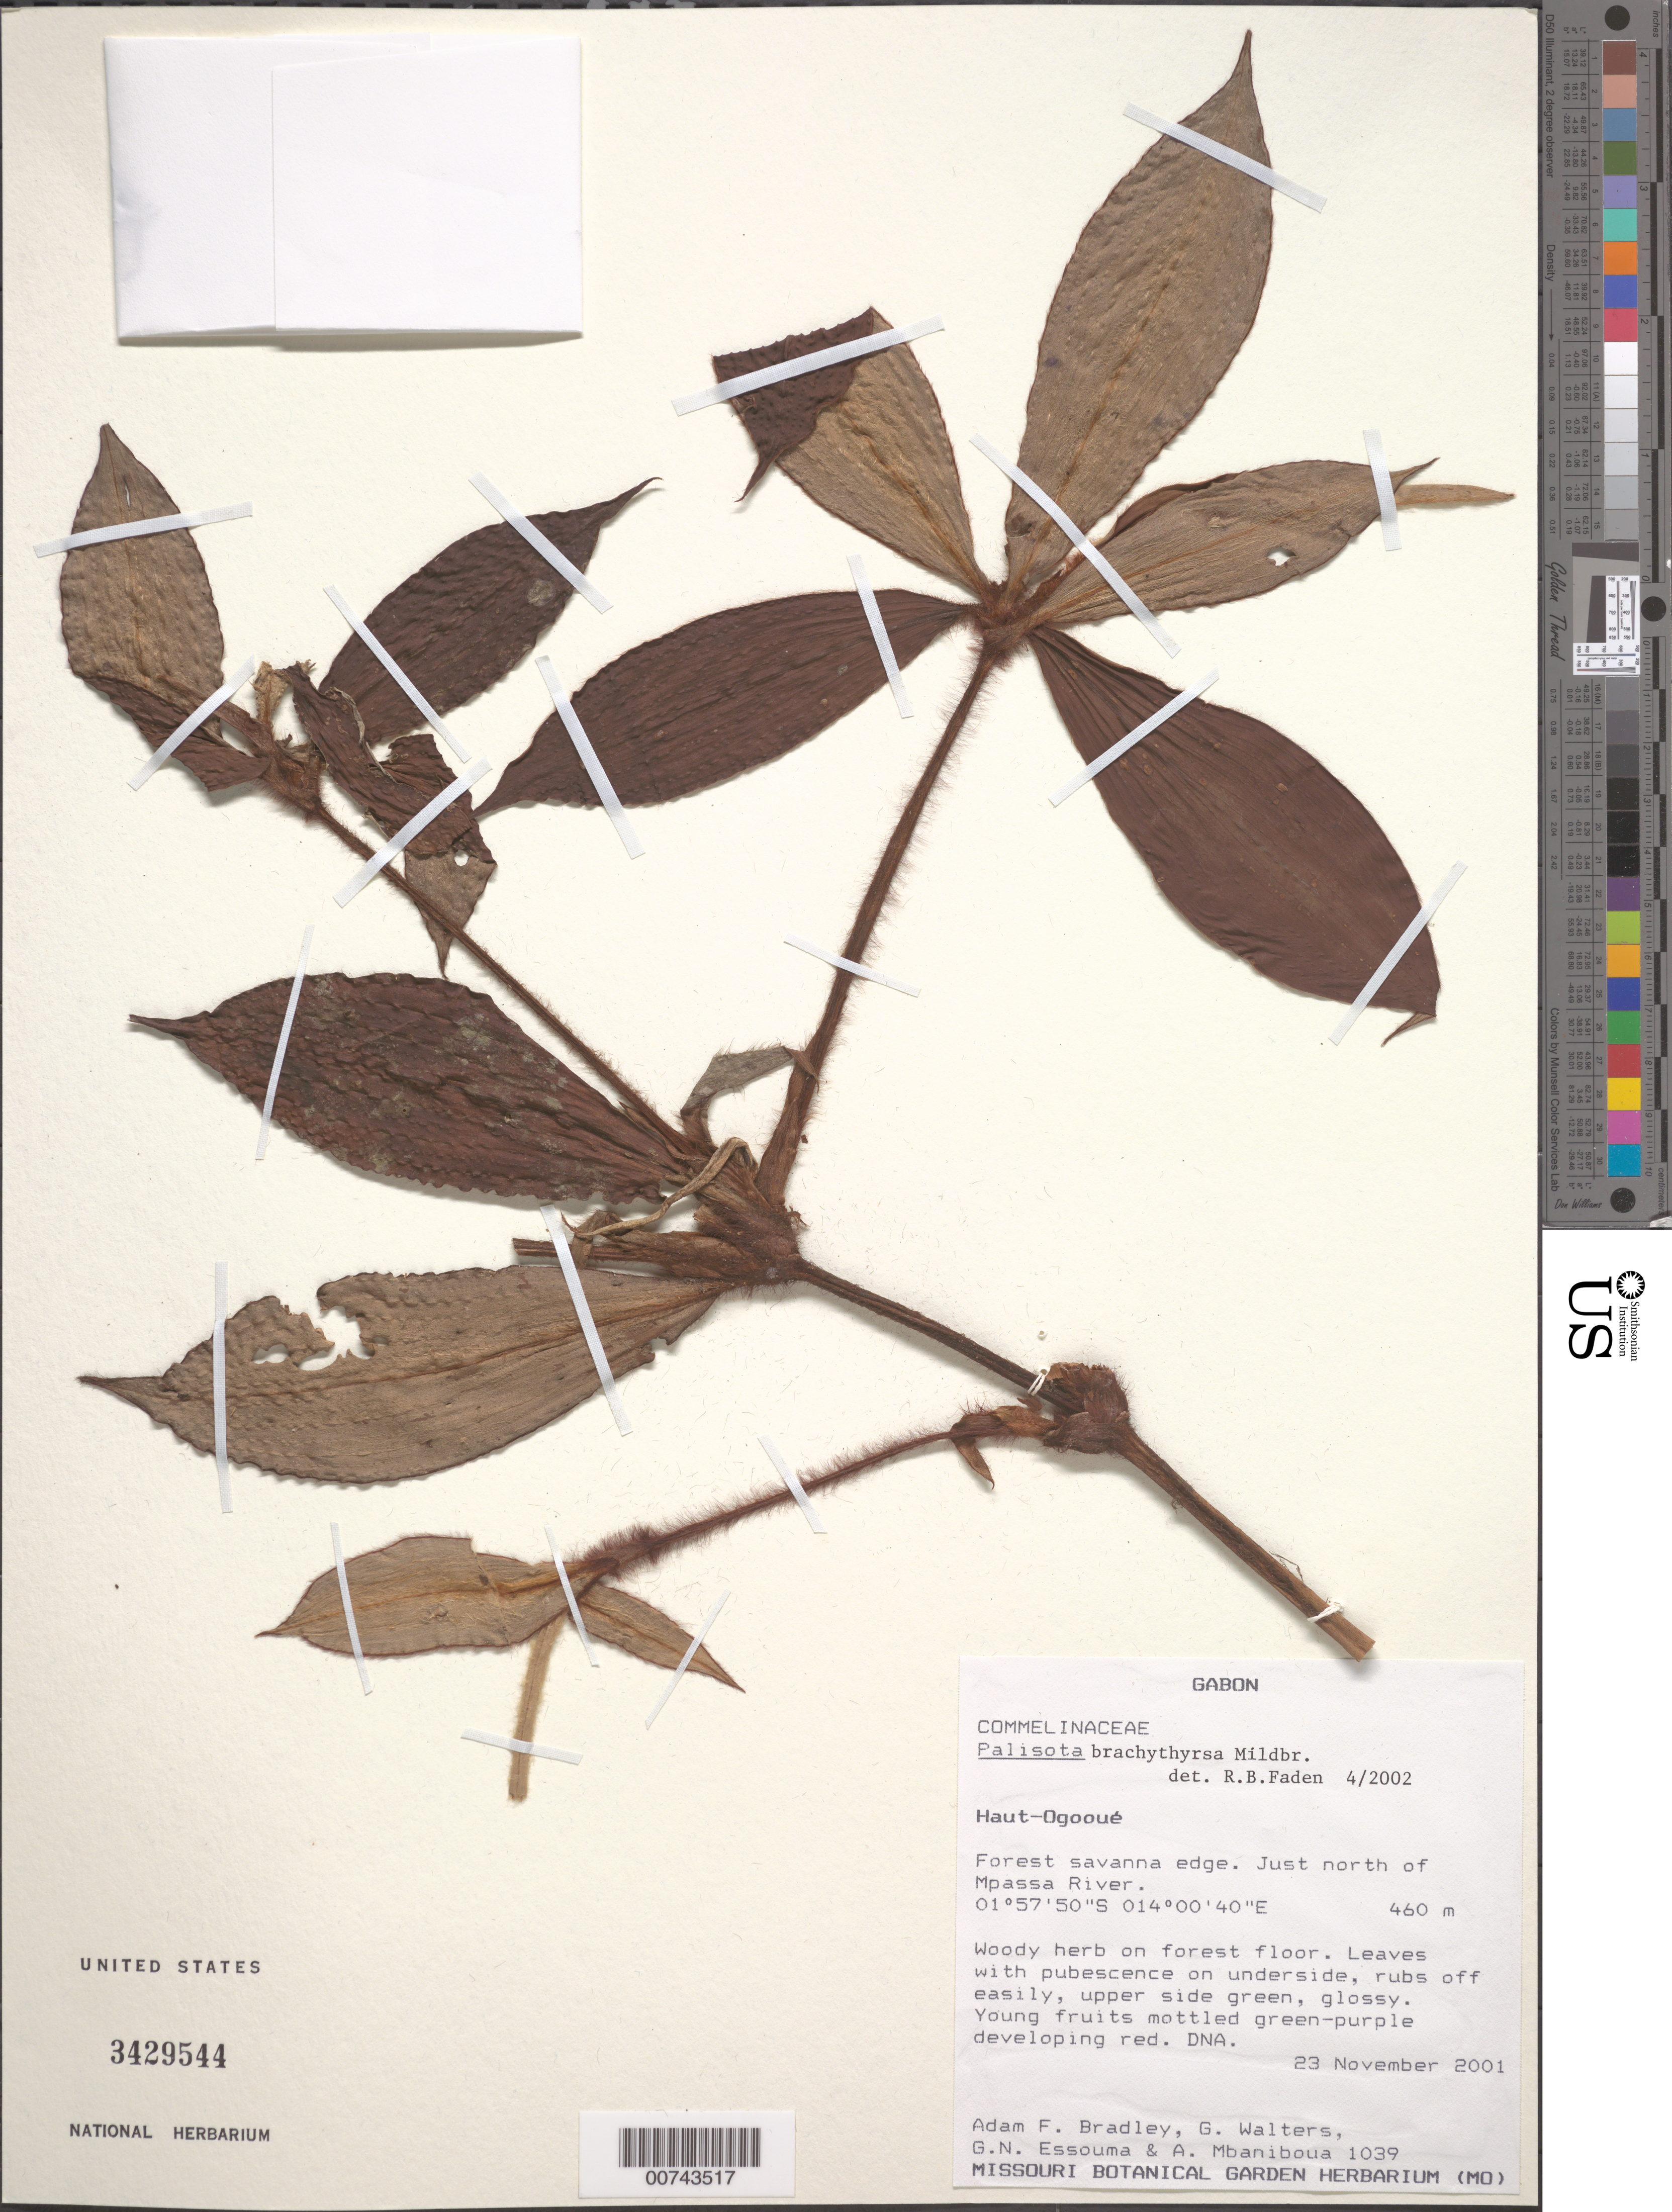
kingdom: Plantae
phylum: Tracheophyta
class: Liliopsida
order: Commelinales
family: Commelinaceae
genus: Palisota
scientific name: Palisota brachythyrsa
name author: Mildbr.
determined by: Faden, Robert B., (US), Smithsonian Institution - National Museum of Natural History (UNITED STATES)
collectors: A. F. Bradley, G. Walters, G. Essouma & A. Mbaniboua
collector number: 1039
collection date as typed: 23 Nov 2001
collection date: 2001-11-23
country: Gabon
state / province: Haut-Ogooue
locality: N of Mpassa River.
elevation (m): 460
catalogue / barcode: US 3429544